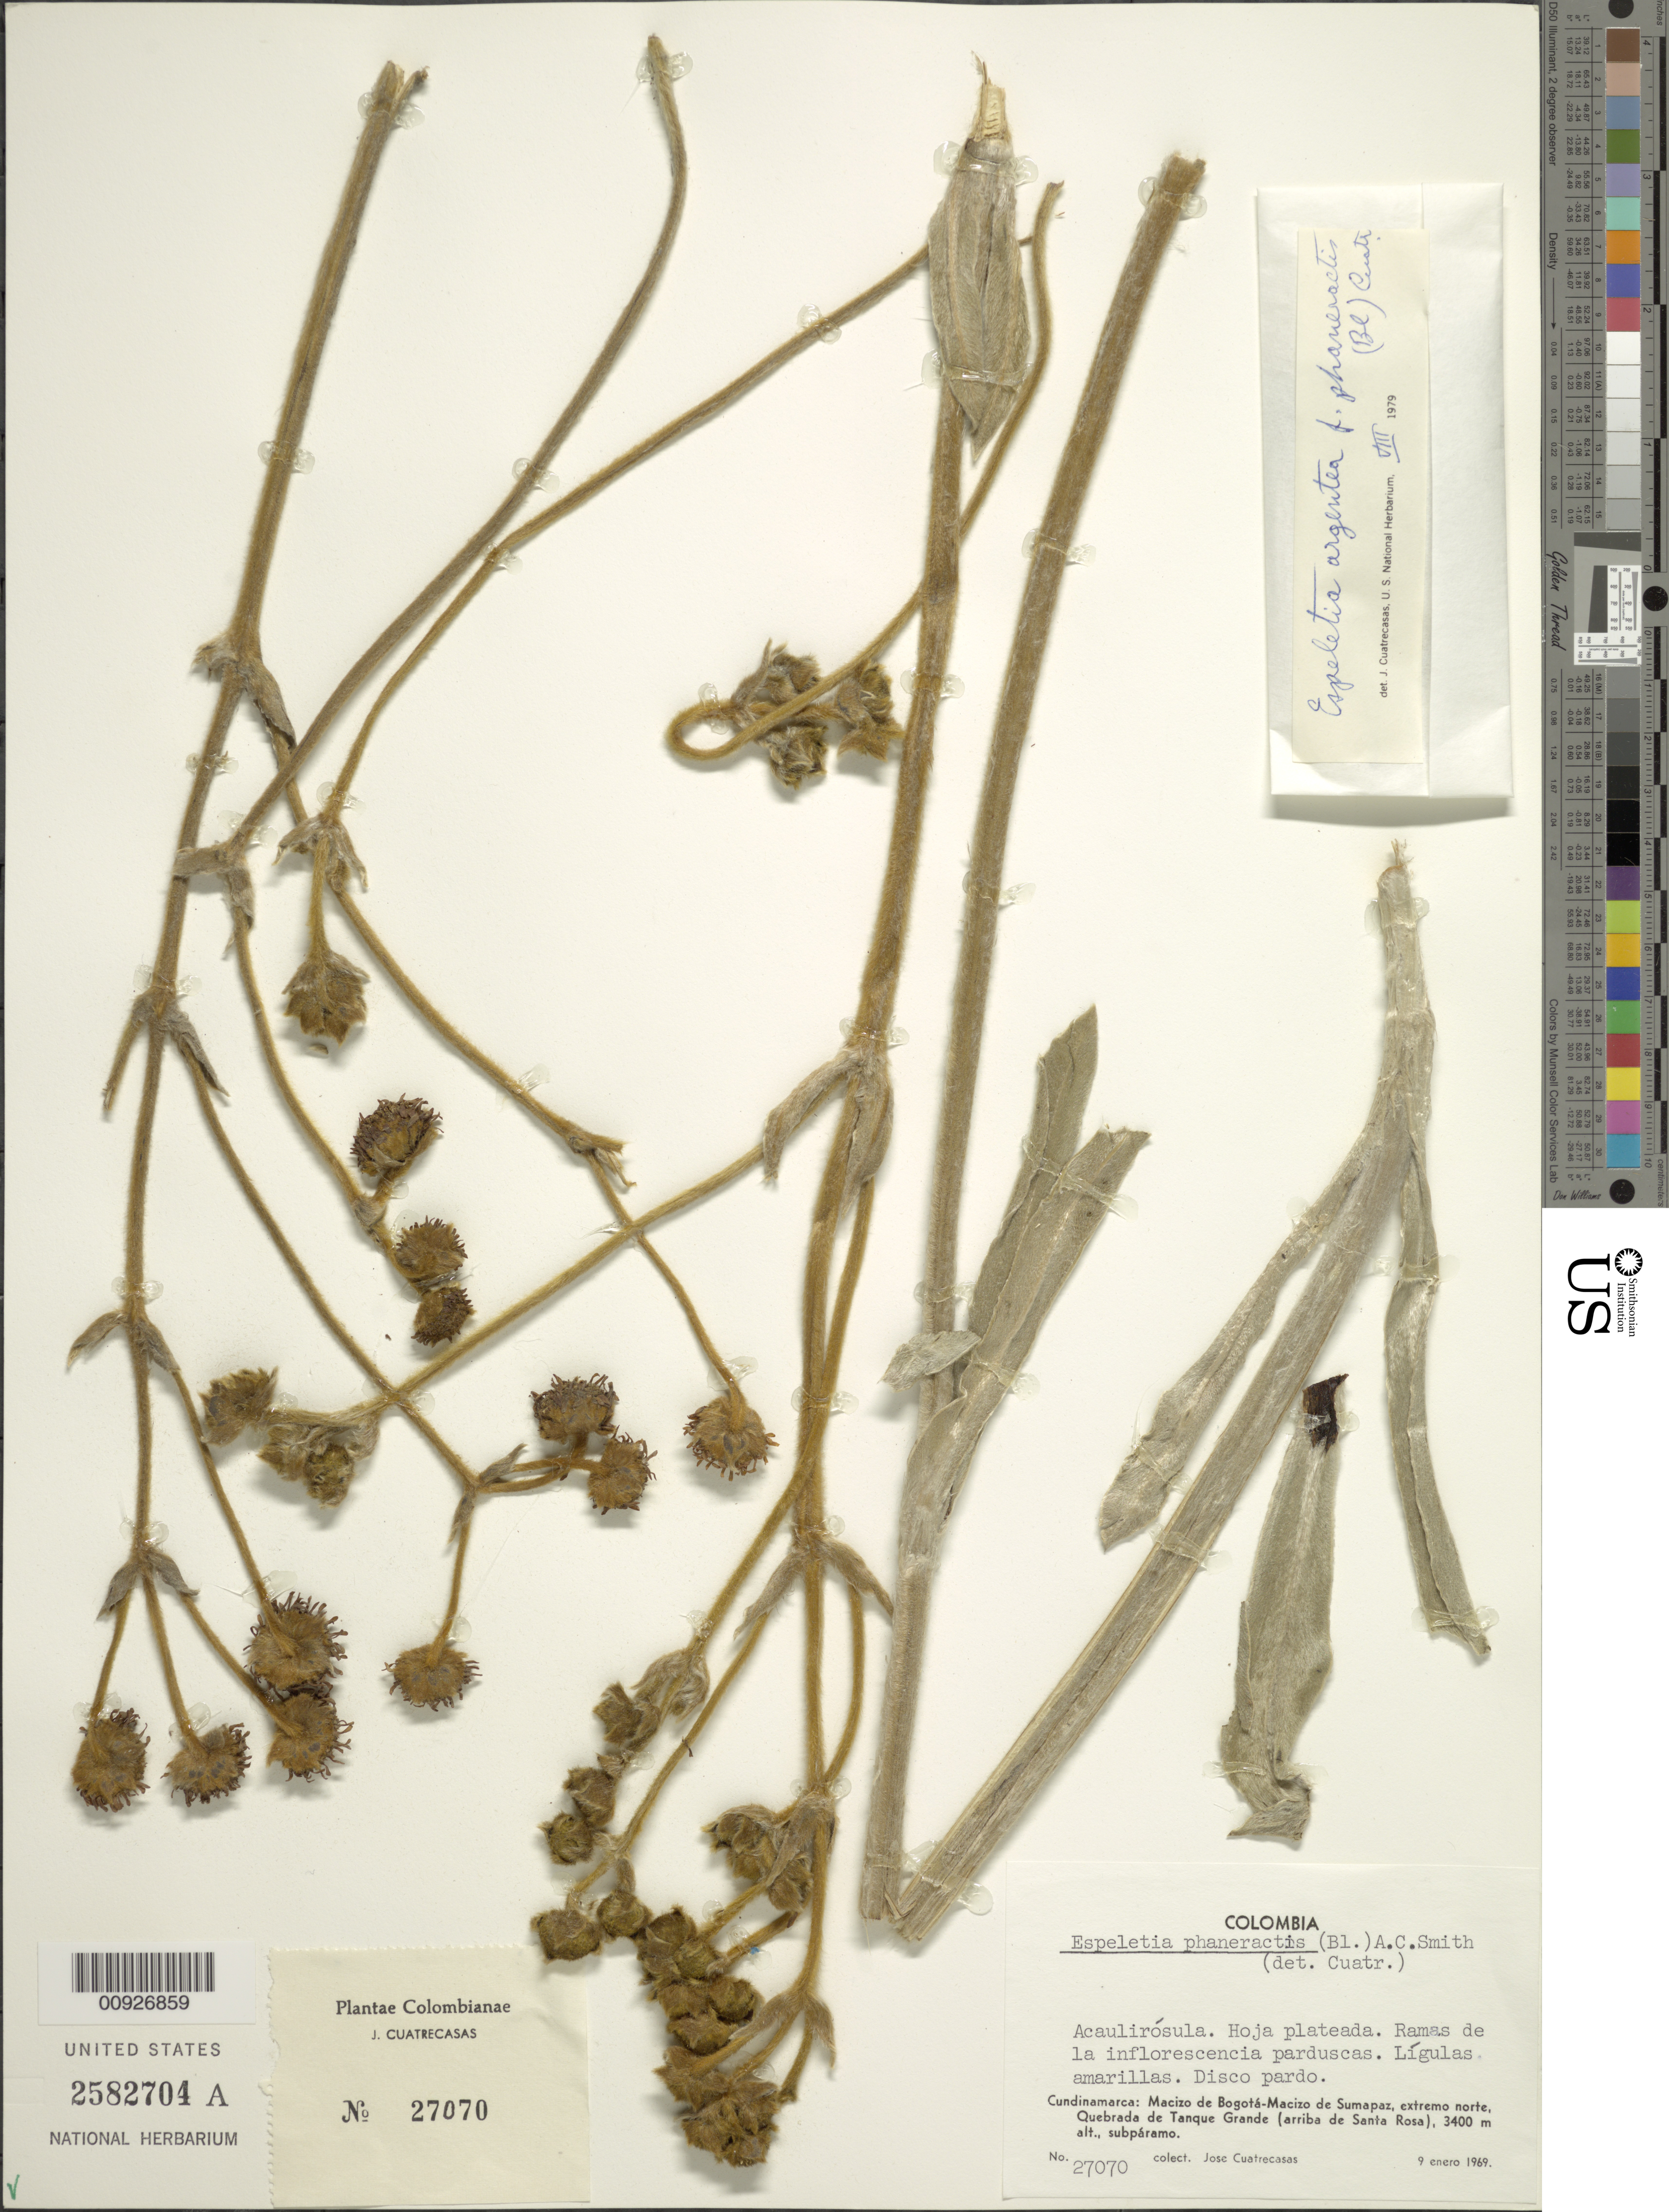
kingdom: Plantae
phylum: Tracheophyta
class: Magnoliopsida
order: Asterales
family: Asteraceae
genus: Espeletia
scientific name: Espeletia argentea f. phaneractis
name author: (S.F. Blake) Cuatrec.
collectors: J. Cuatrecasas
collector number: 27070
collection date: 1969-01-09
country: Colombia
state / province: Cundinamarca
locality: Macizo de Bogotá-Macizo de Sumapaz, extremo norte, Quebrada del Tanque Grande (arriba de Santa Rosa).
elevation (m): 3400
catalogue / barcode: US 2582704A